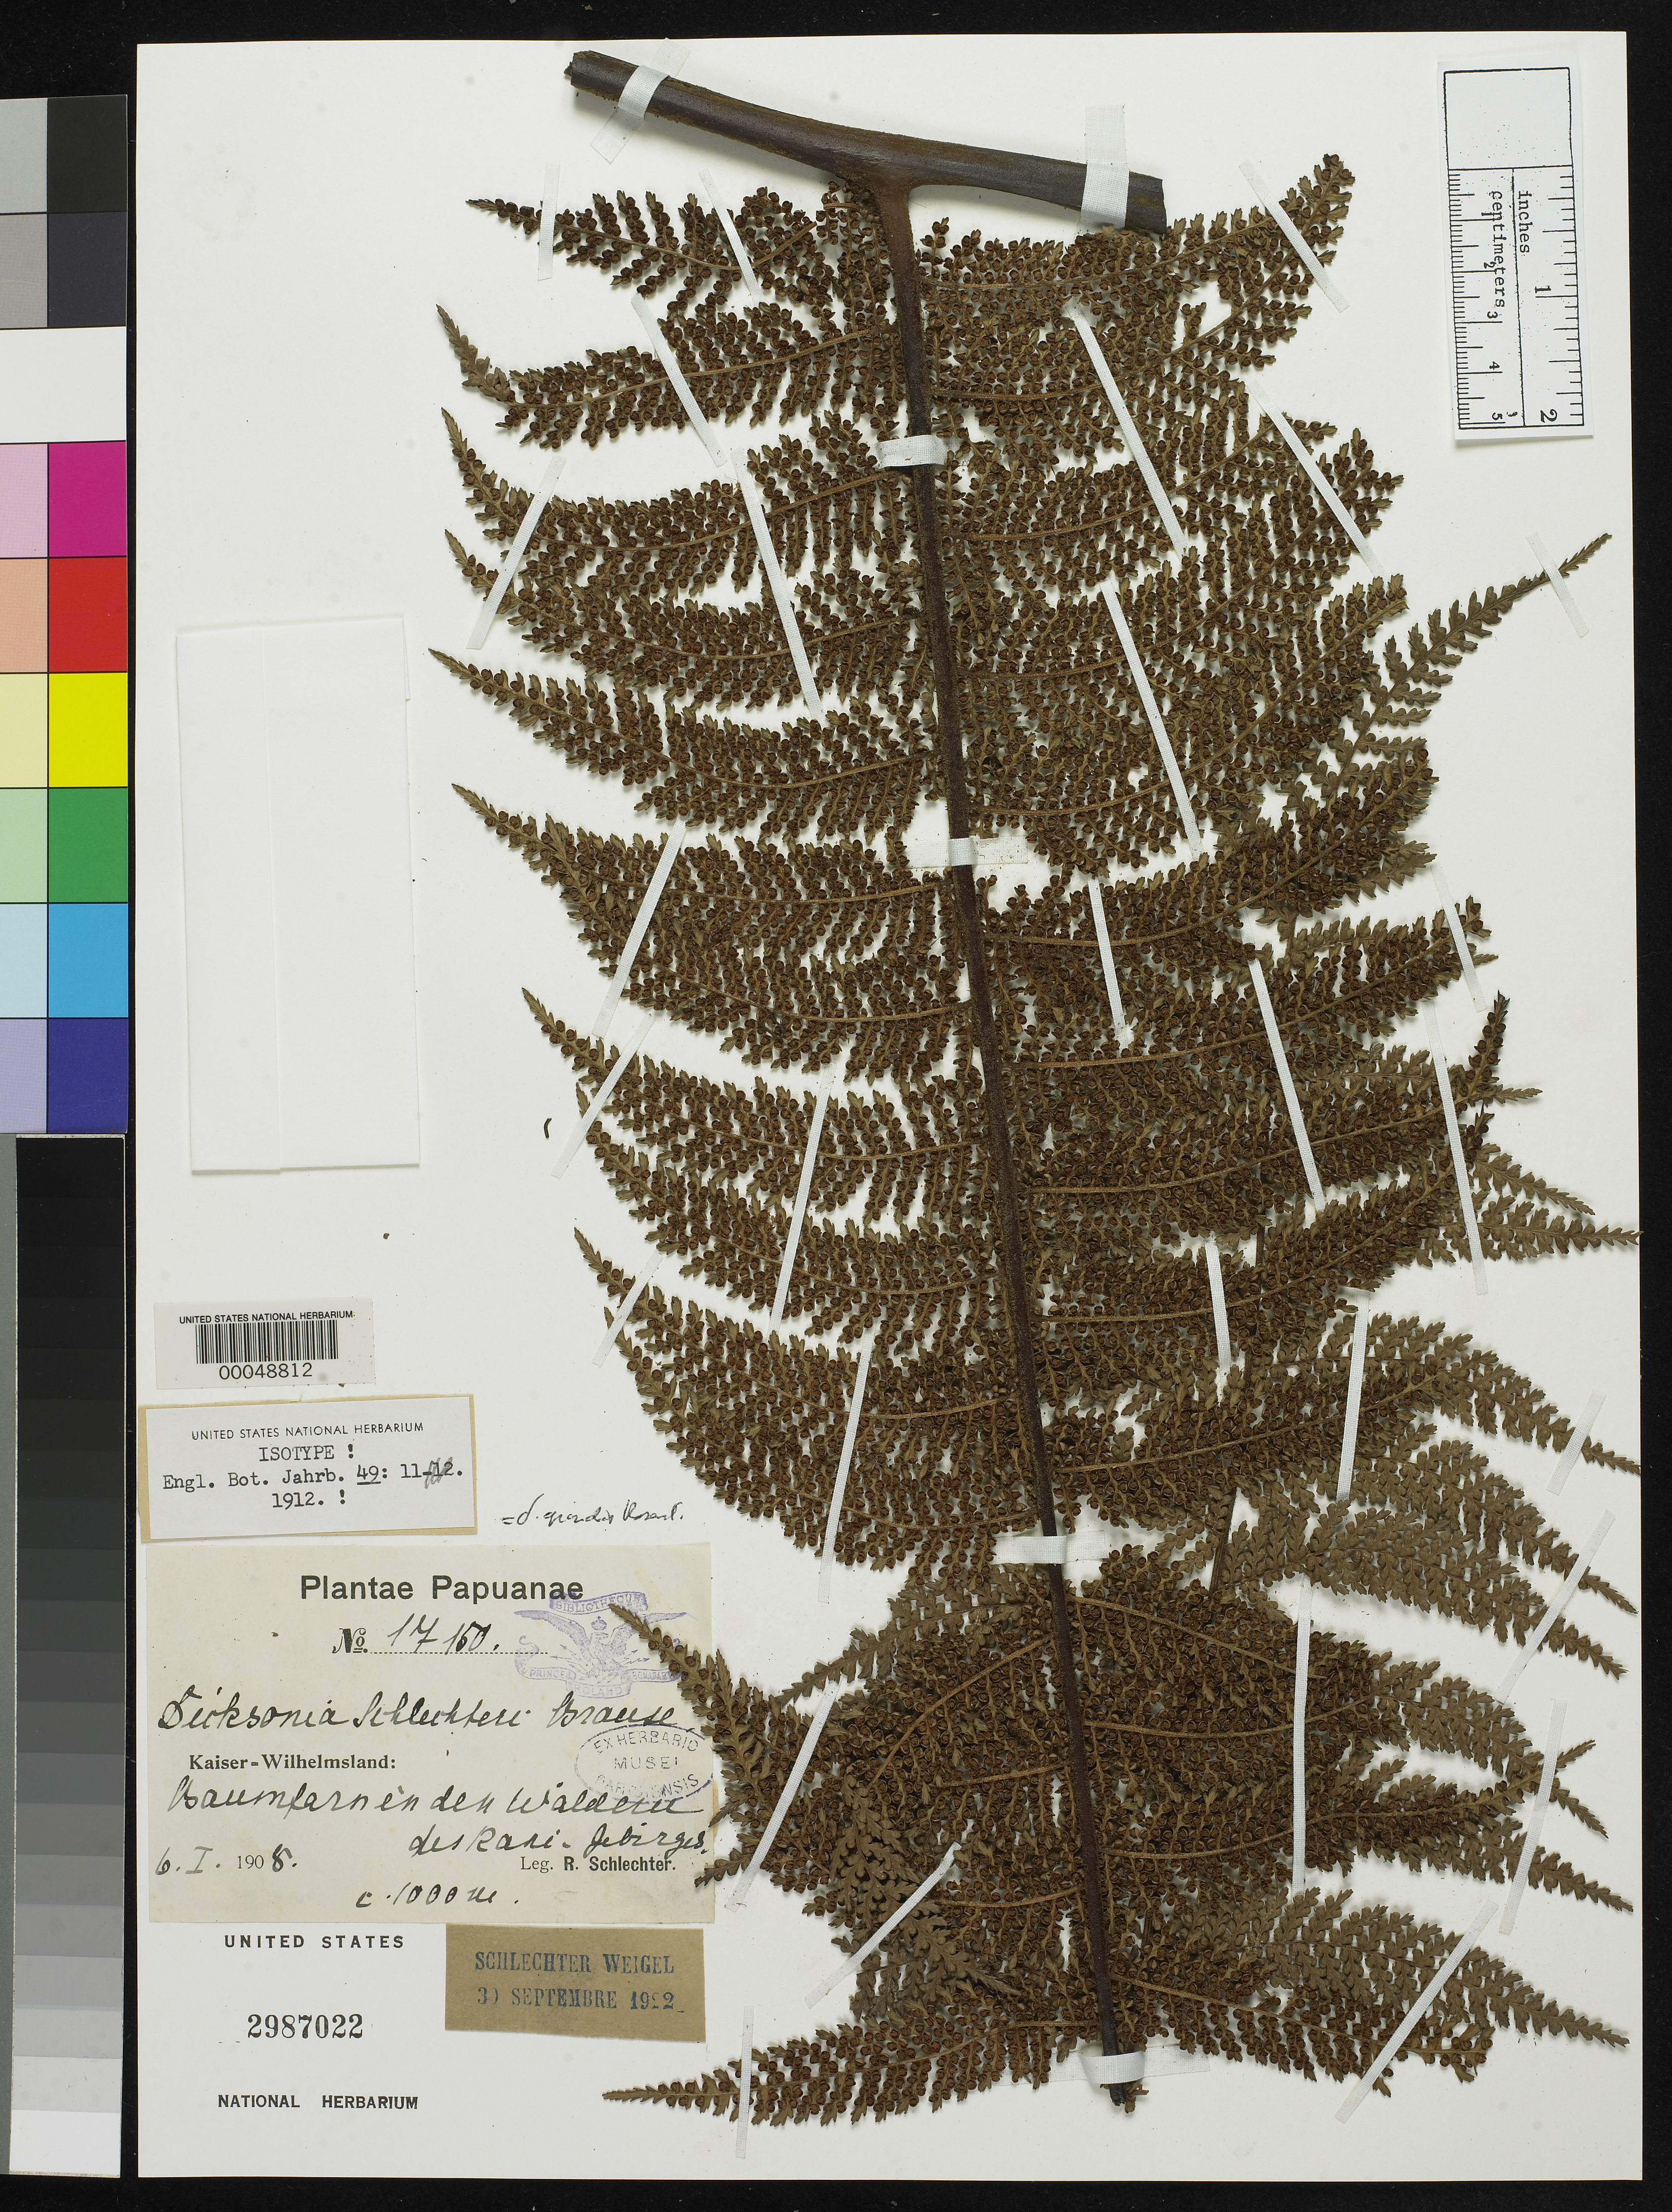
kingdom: Plantae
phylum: Tracheophyta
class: Polypodiopsida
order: Cyatheales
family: Dicksoniaceae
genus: Dicksonia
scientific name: Dicksonia schlechteri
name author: Brause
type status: Isotype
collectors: F. R. R. Schlechter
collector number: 17150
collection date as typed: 06 Jan 1908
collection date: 1908-01-06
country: Papua New Guinea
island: New Guinea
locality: Kaiser-Wilhelmsland, Kani-Gebirges.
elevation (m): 1000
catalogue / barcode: US 2987022